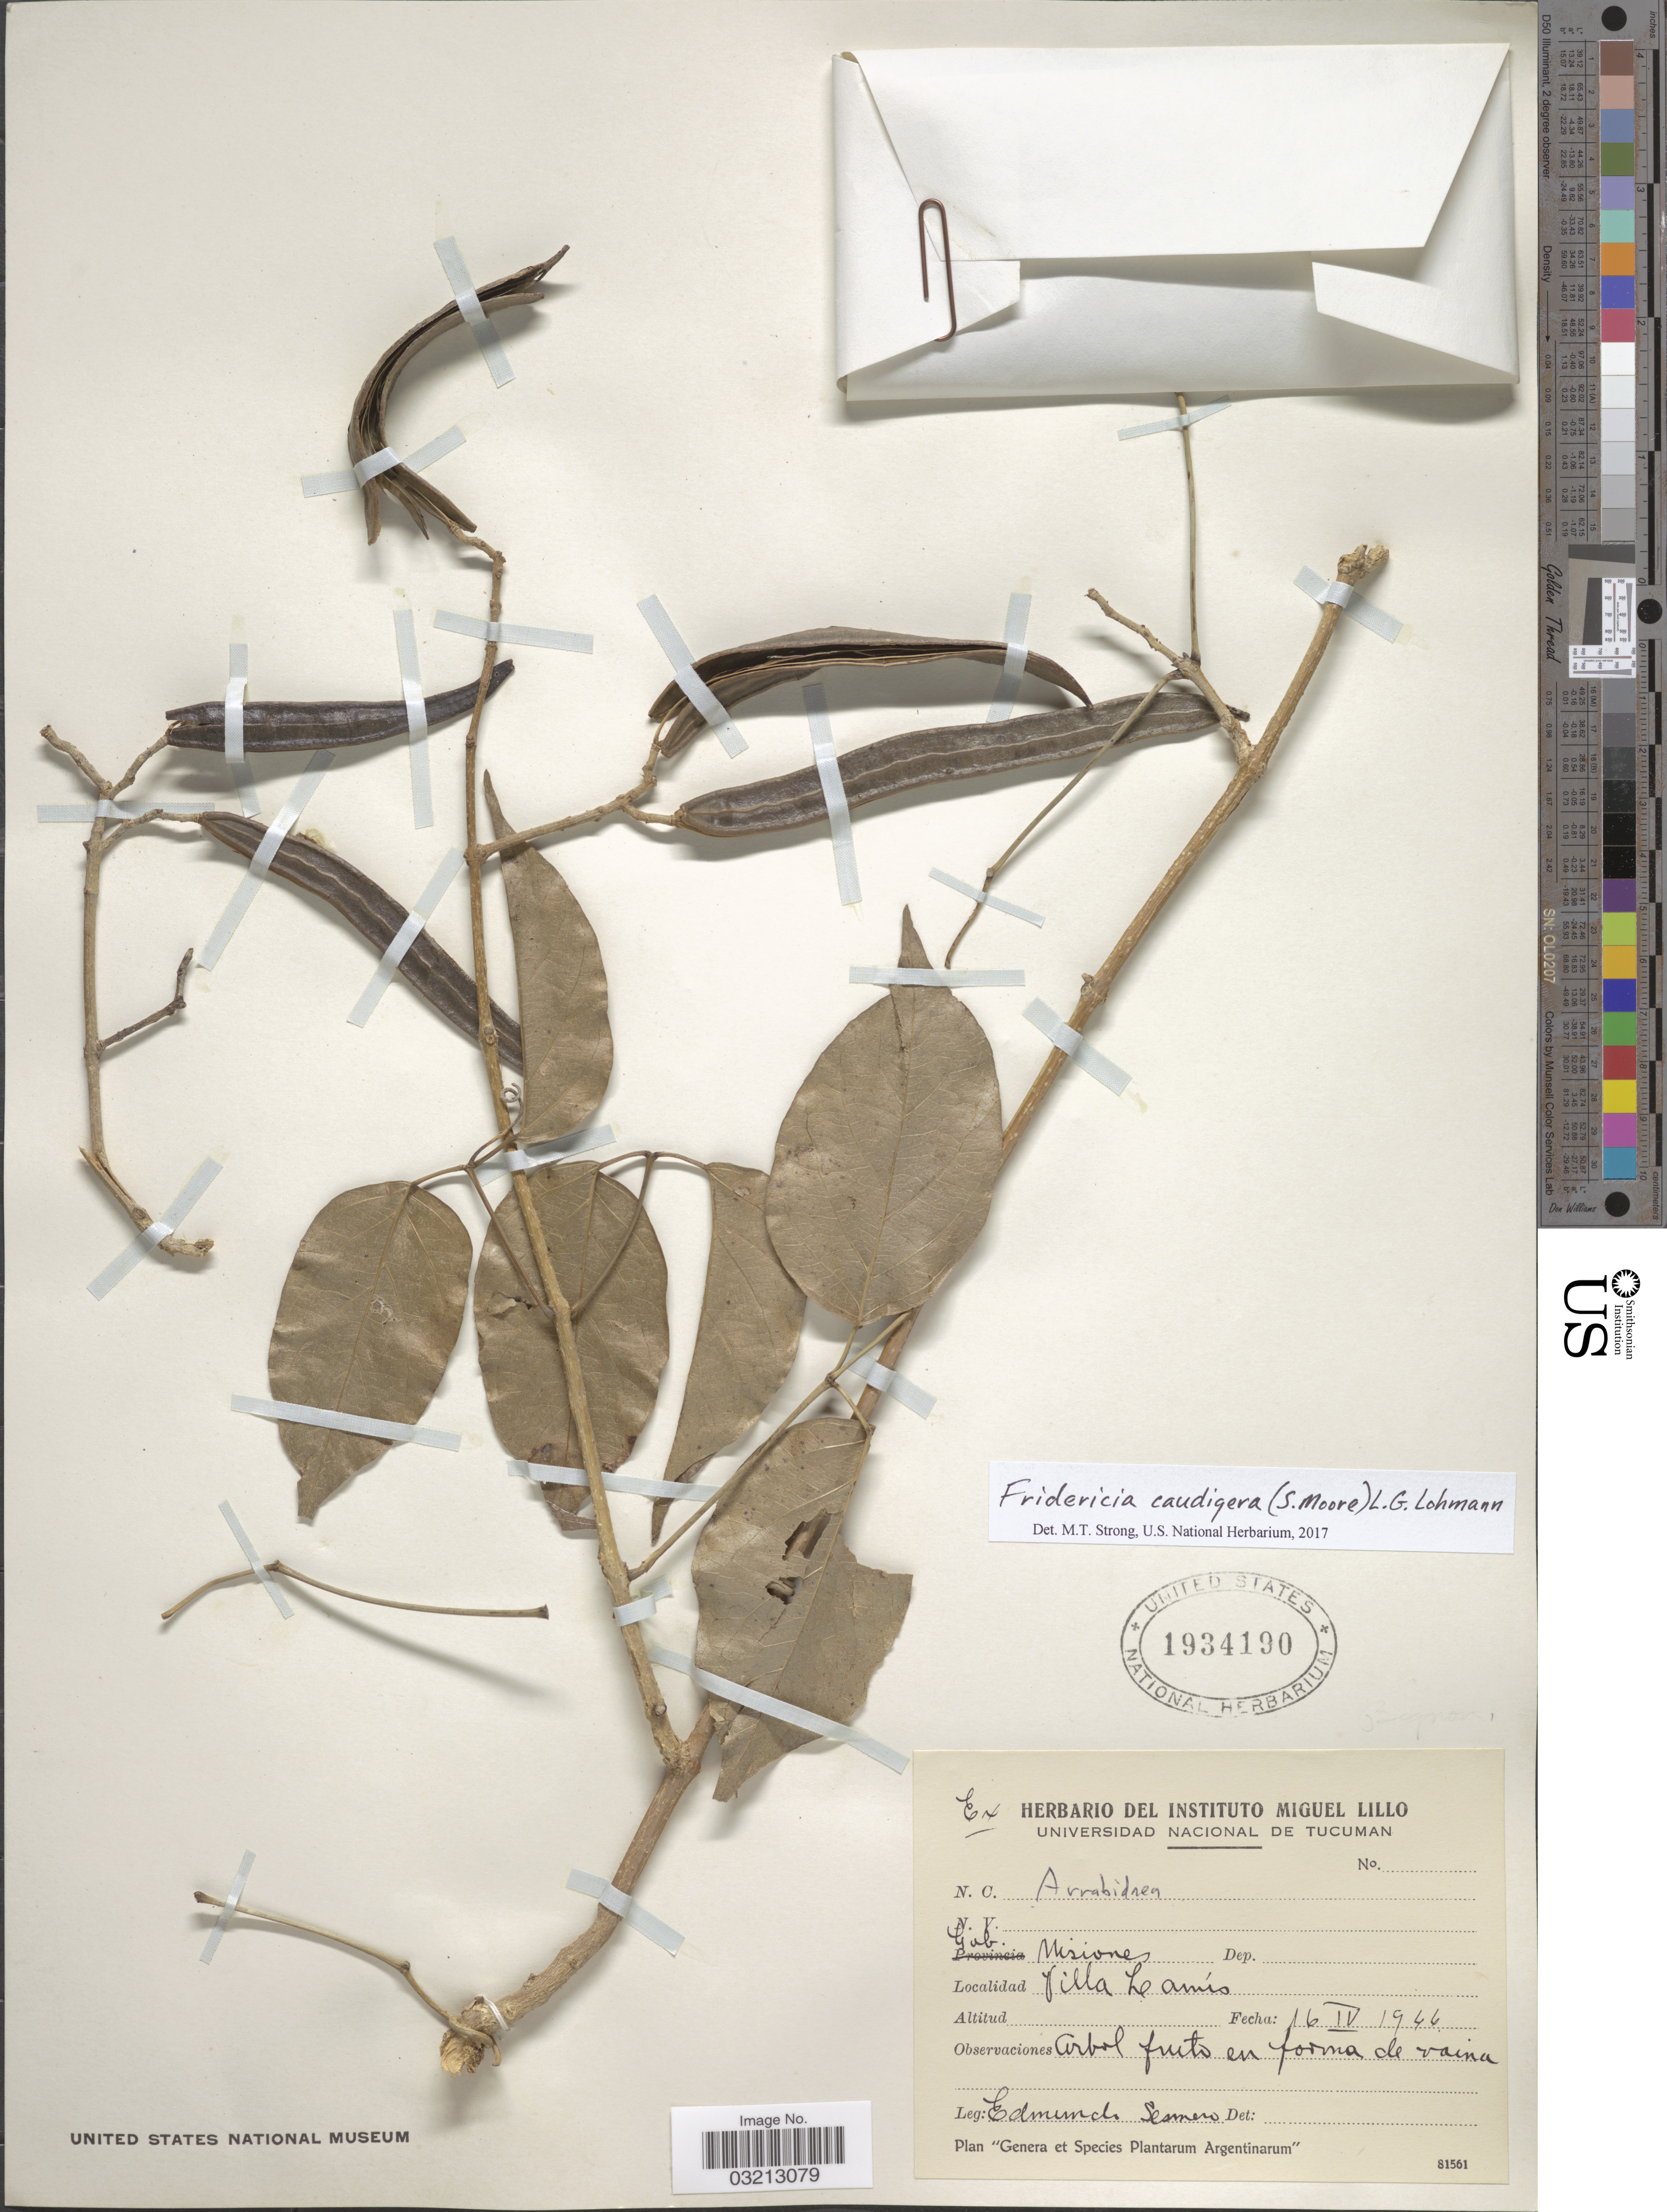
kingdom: Plantae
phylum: Tracheophyta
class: Magnoliopsida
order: Lamiales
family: Bignoniaceae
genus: Fridericia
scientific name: Fridericia caudigera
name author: (S. Moore) L.G. Lohmann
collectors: E. Sesmero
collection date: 1944-04-16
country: Argentina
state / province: Misiones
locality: Gab. Misiones. Villa Lamís.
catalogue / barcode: US 1934190